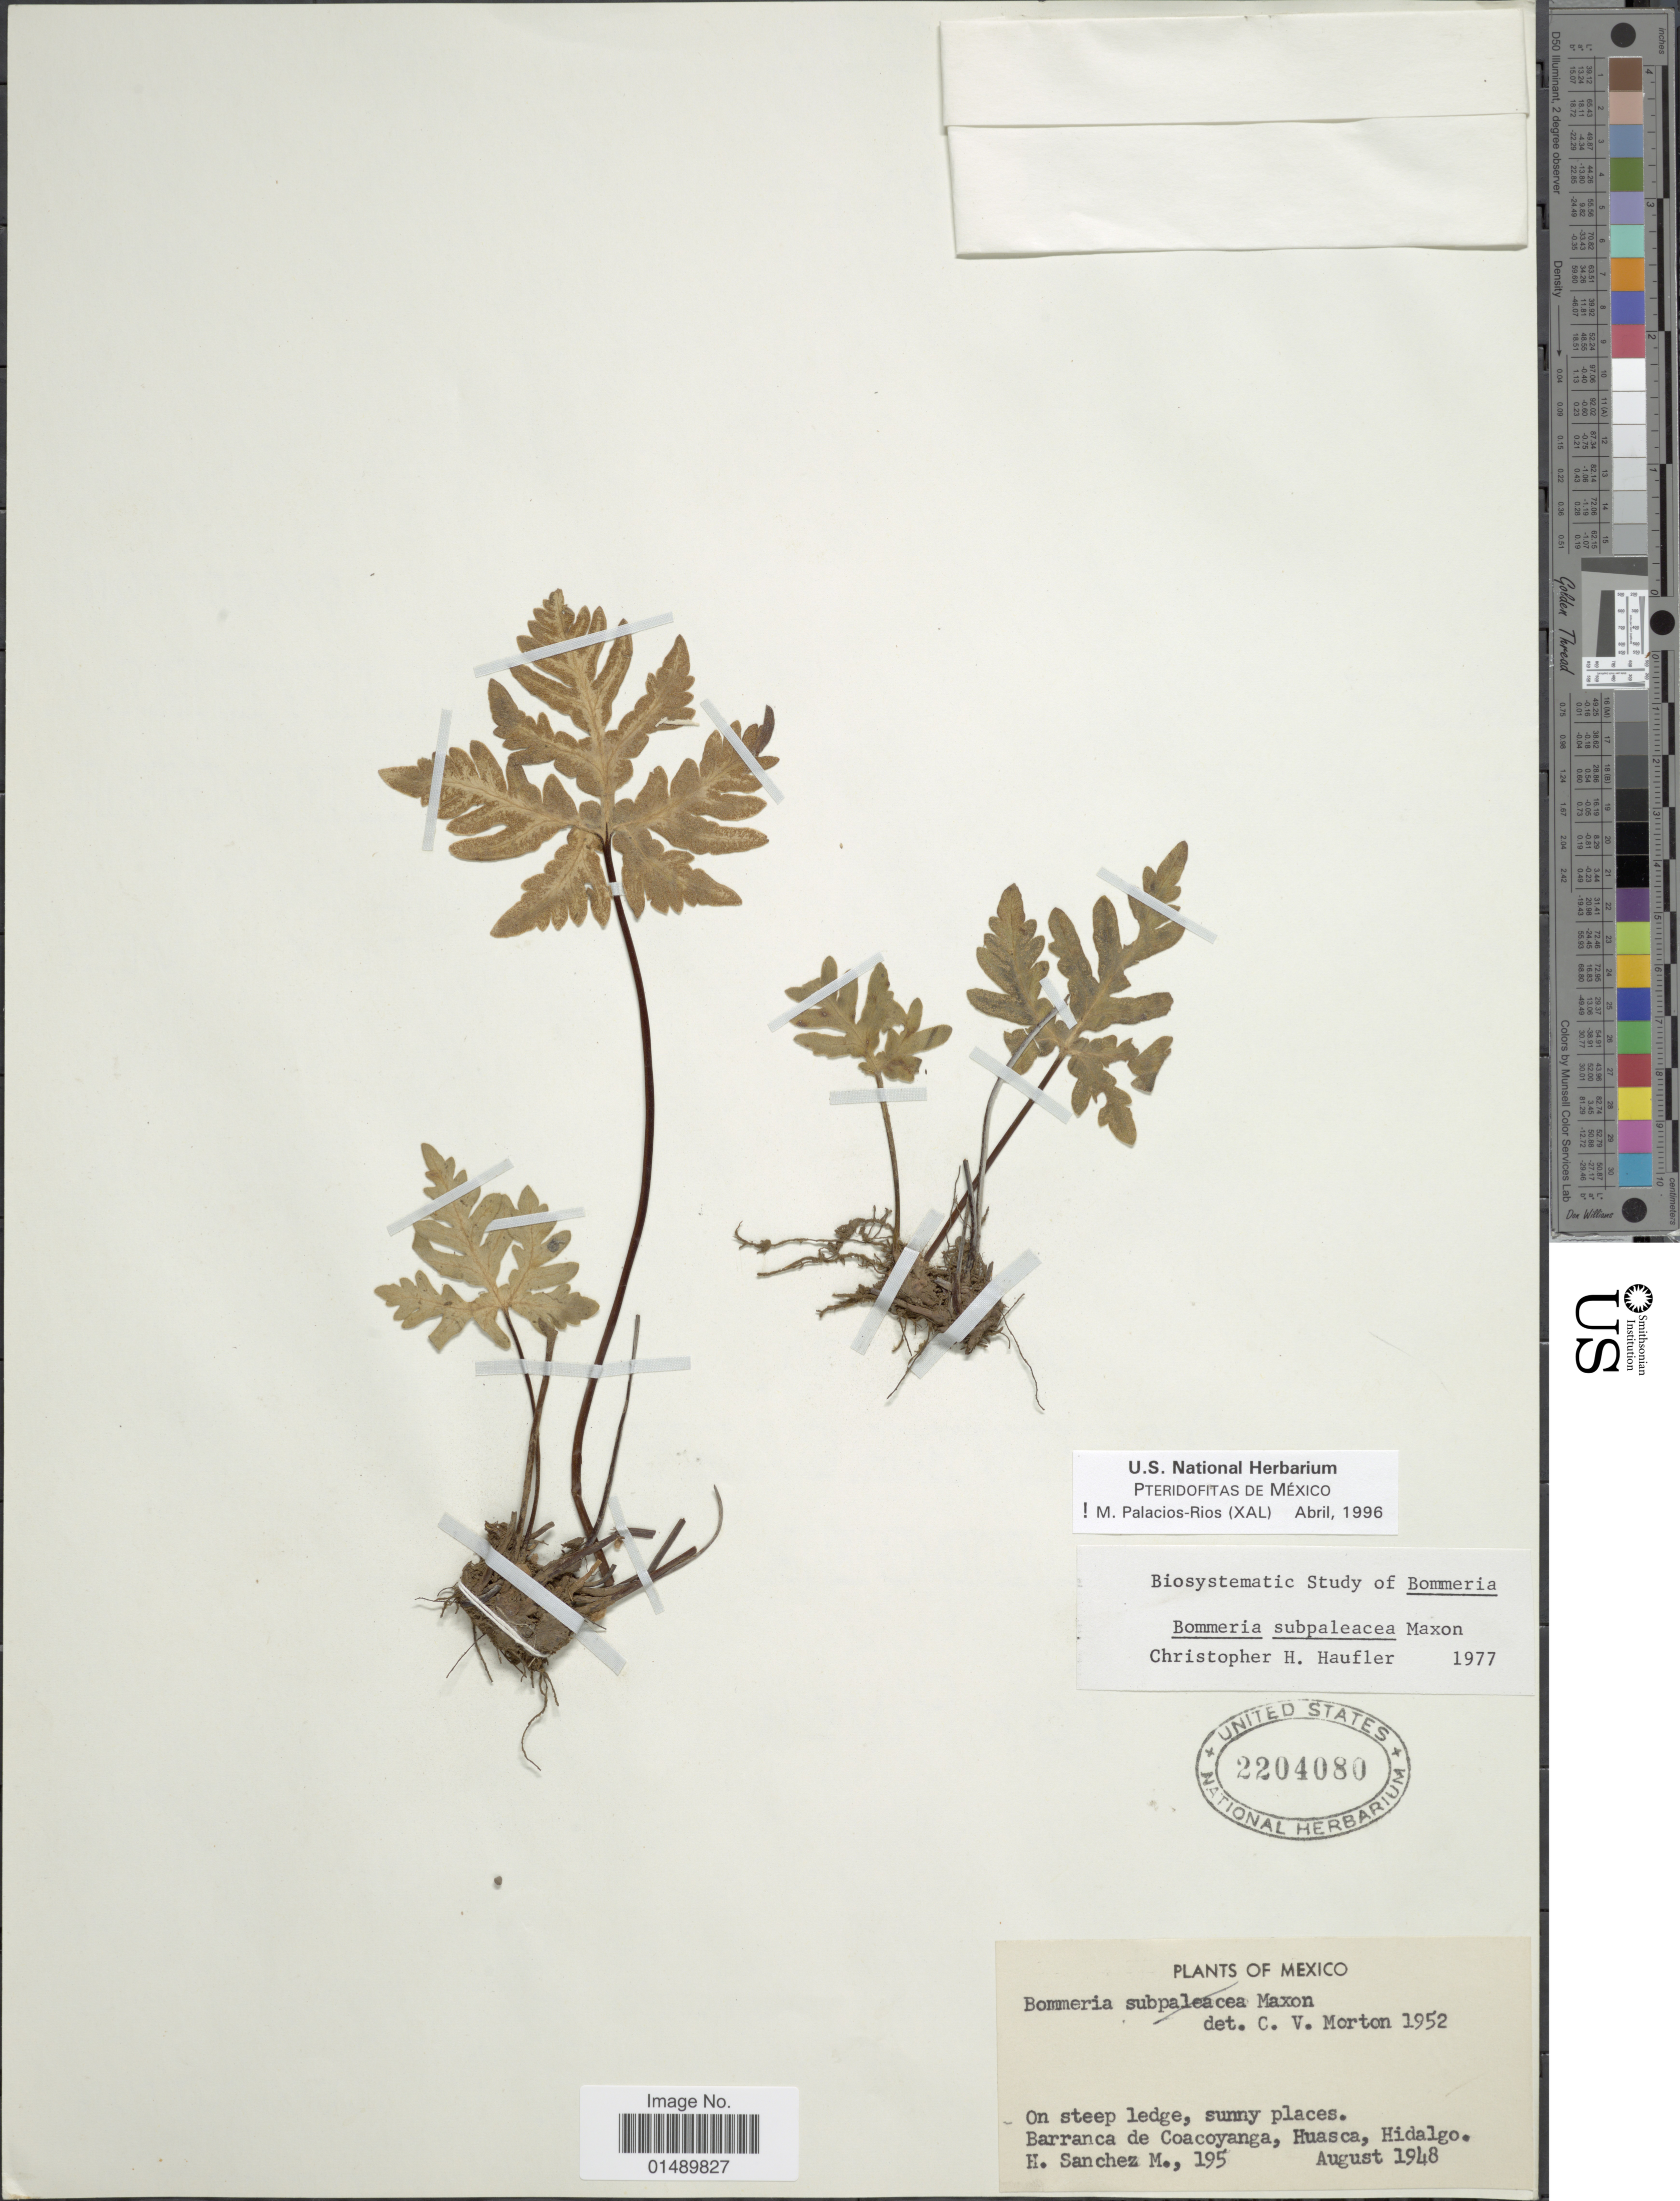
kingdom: Plantae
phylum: Tracheophyta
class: Polypodiopsida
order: Polypodiales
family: Pteridaceae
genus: Bommeria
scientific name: Bommeria subpaleacea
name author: Maxon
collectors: H. Sánchez-Mejorada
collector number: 195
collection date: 1948-08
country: Mexico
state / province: Hidalgo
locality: Mexico, Barranca de Coacoyanga, Huasca, Hidalgo.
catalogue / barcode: US 2204080